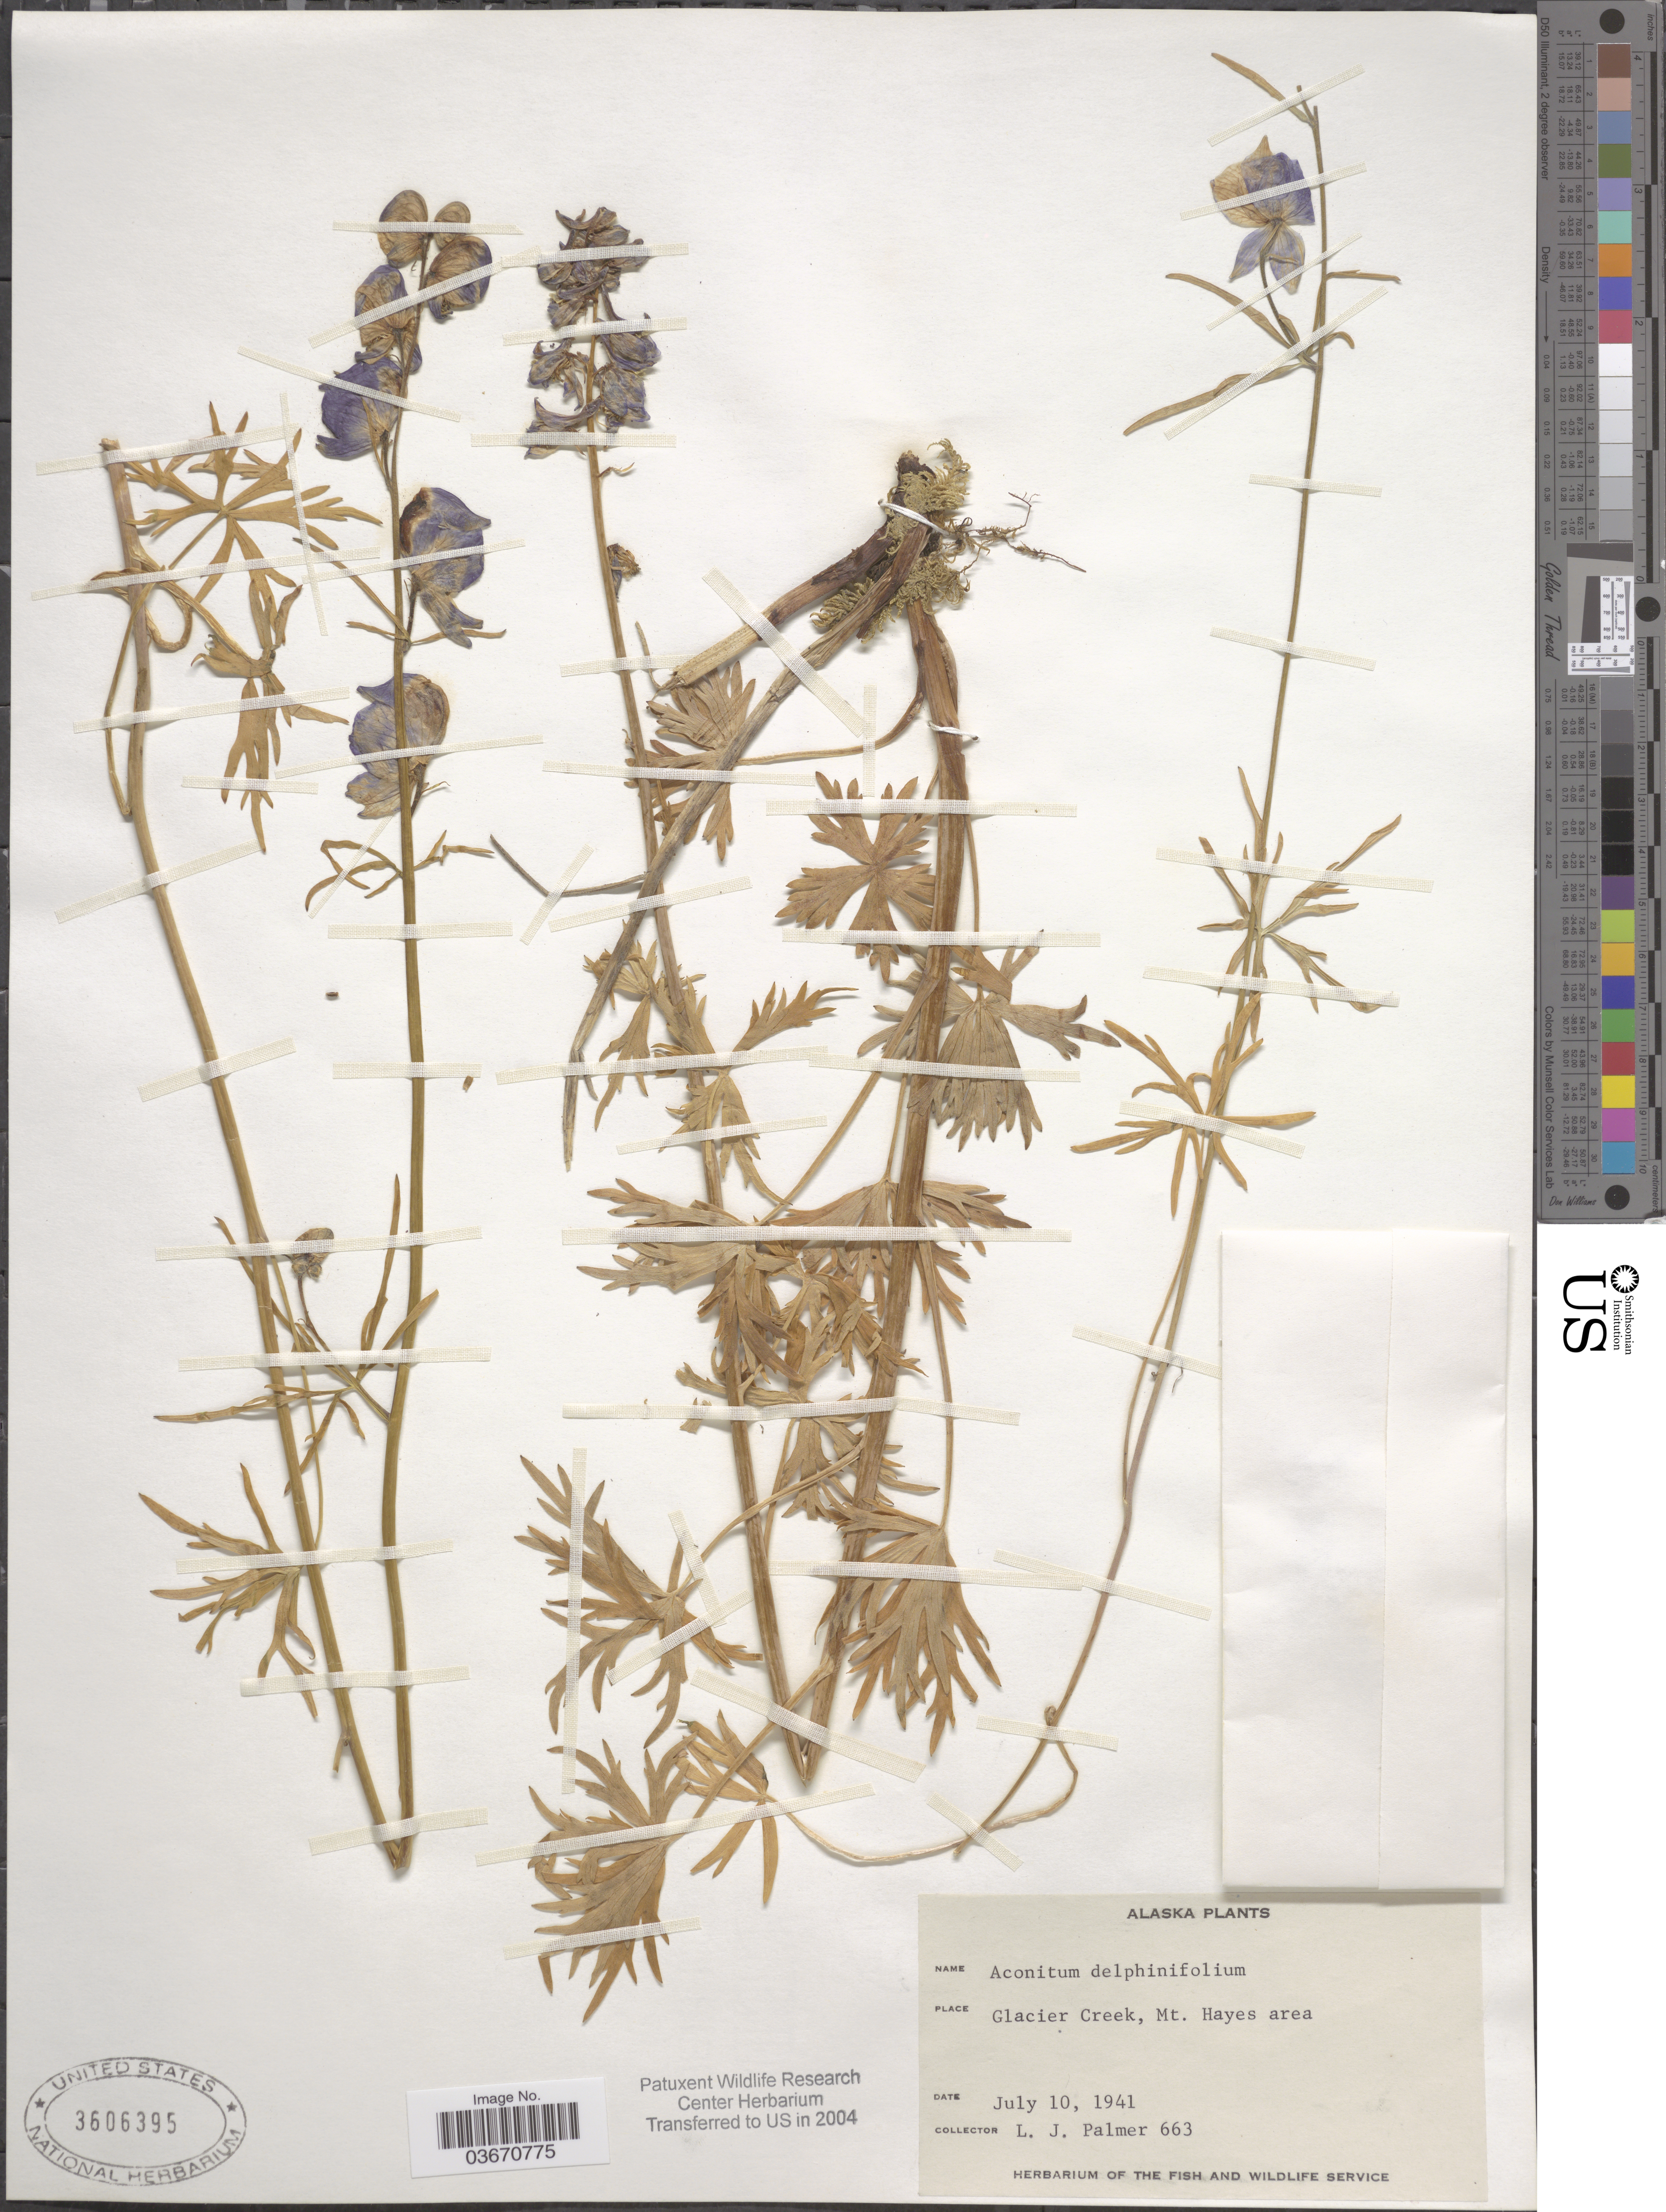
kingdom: Plantae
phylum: Tracheophyta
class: Magnoliopsida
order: Ranunculales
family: Ranunculaceae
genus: Aconitum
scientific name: Aconitum delphinifolium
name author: DC.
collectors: L. J. Palmer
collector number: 663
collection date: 1941-07-10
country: United States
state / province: Alaska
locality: Glacier Creek, Mt. Hayes area.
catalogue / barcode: US 3606395